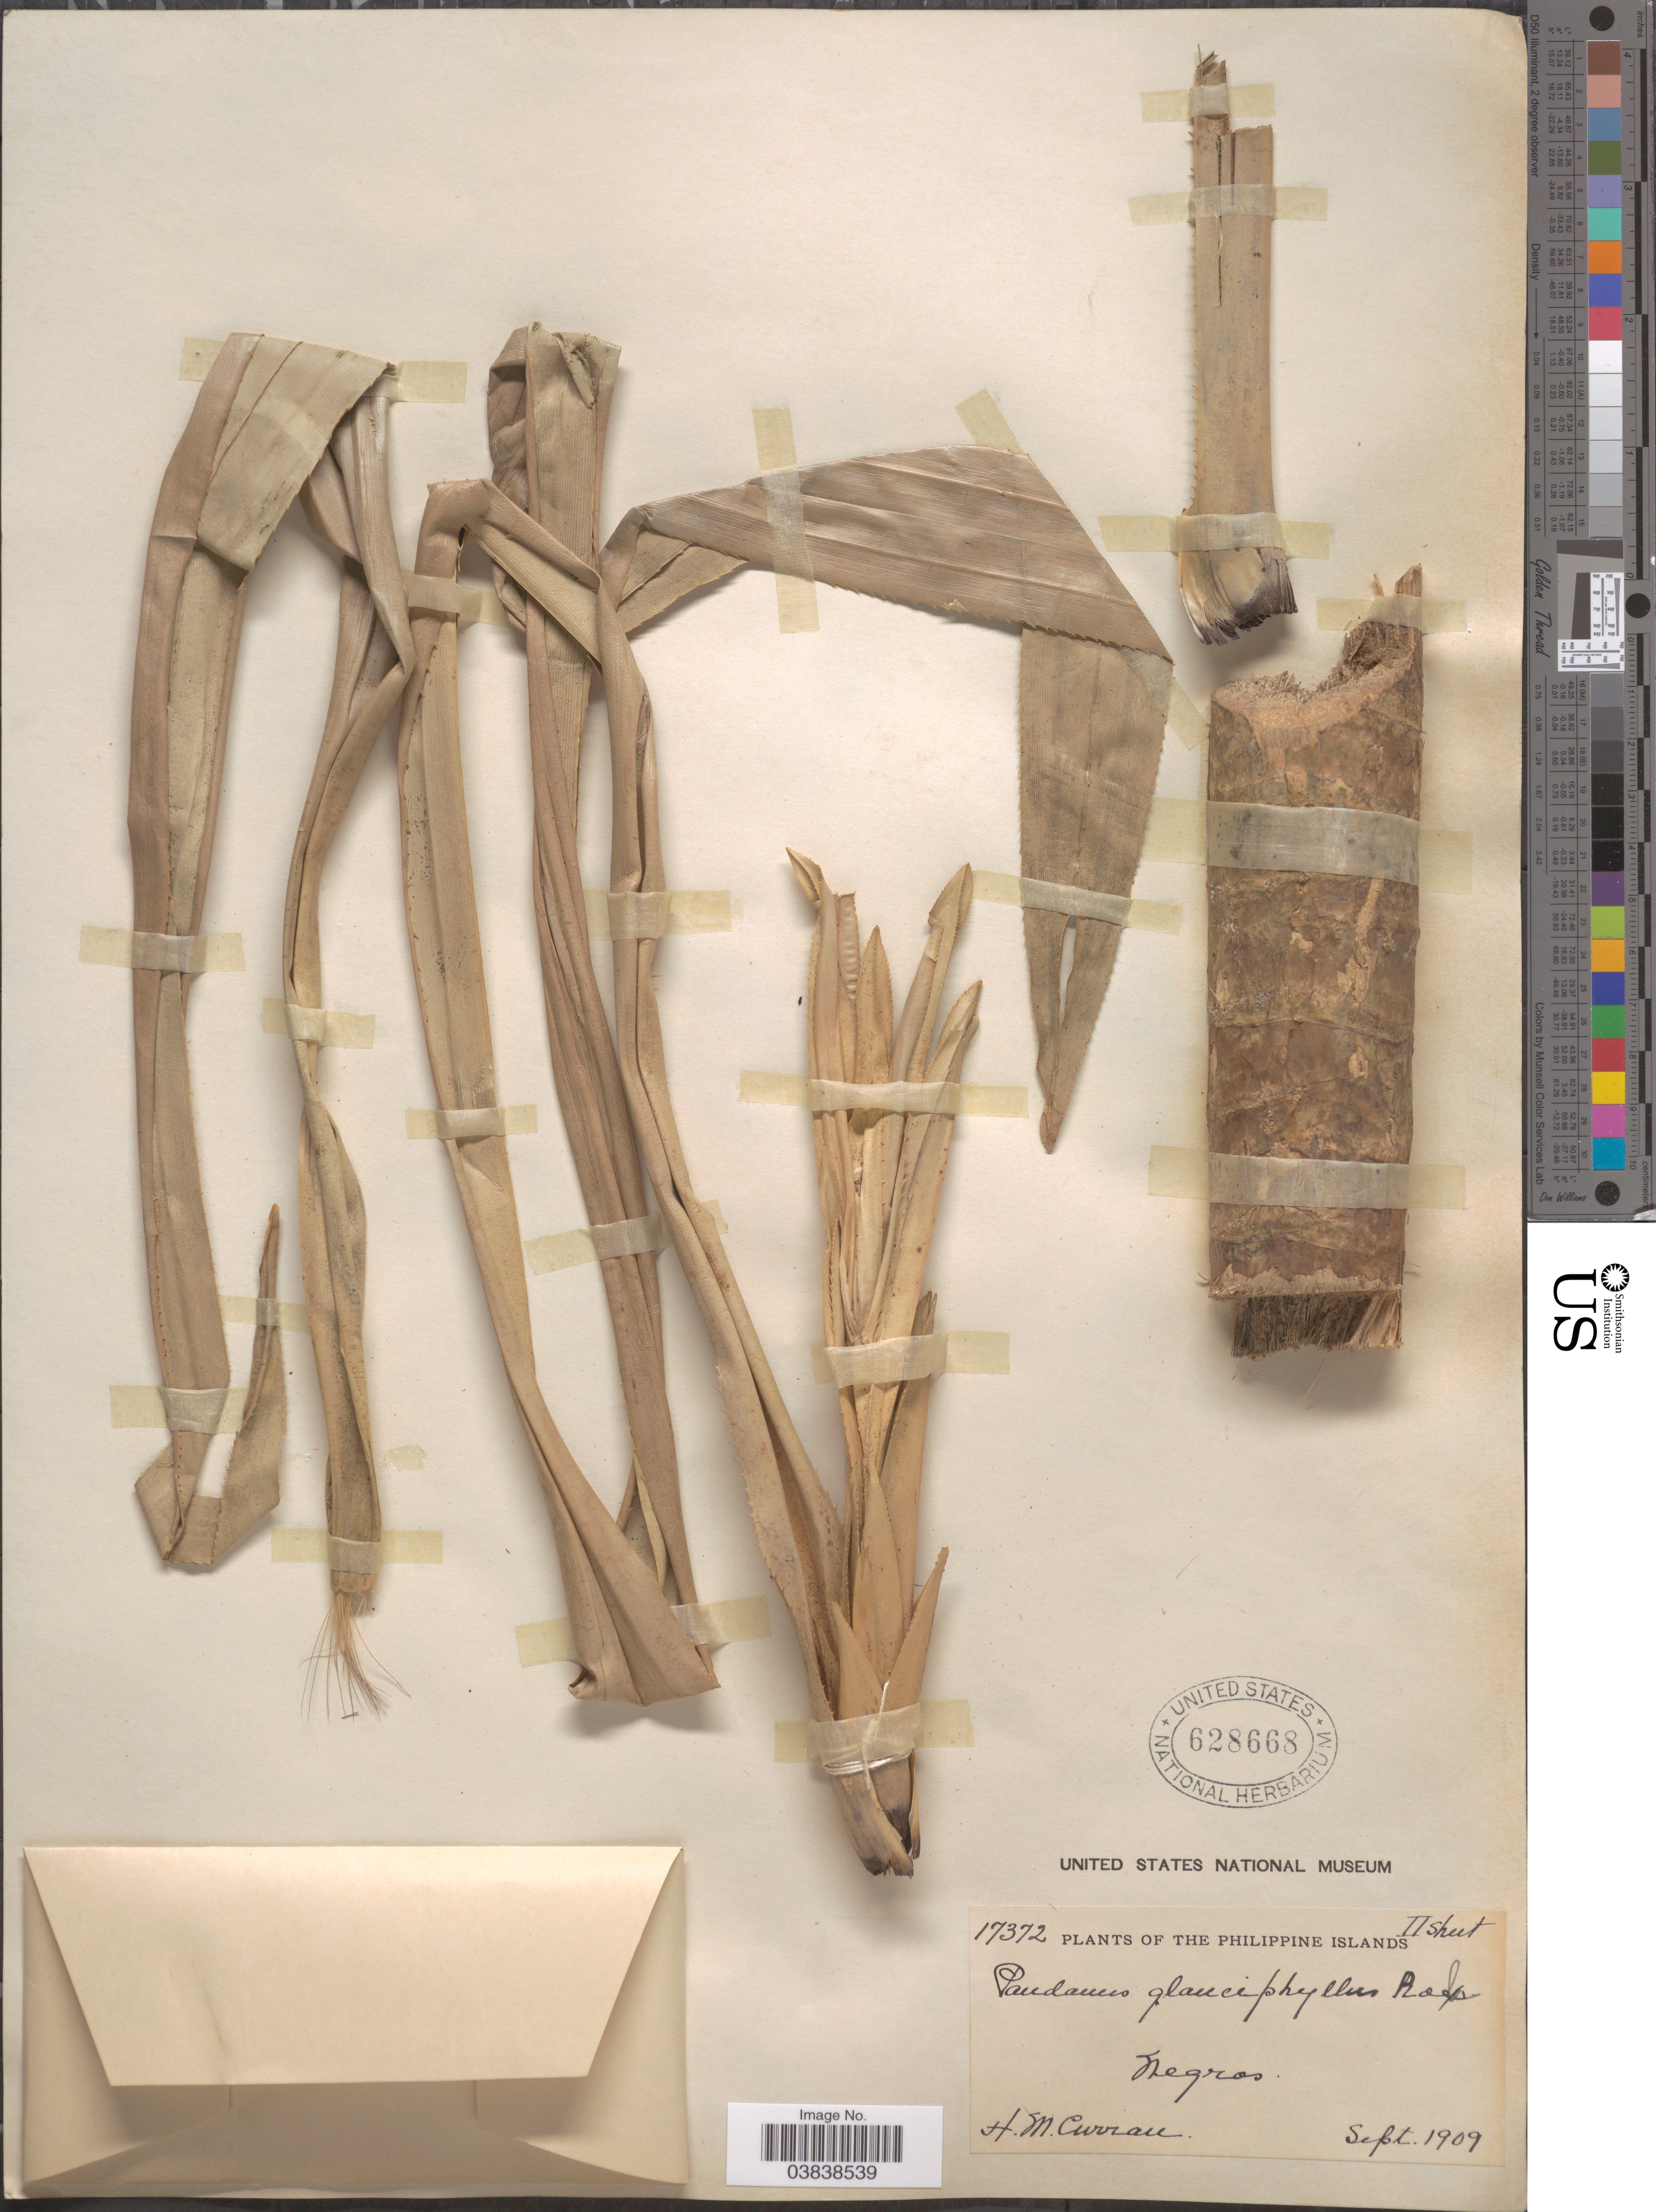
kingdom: Plantae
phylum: Tracheophyta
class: Liliopsida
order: Pandanales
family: Pandanaceae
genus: Pandanus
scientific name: Pandanus glauciphyllus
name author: C.B. Rob.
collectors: H. M. Curran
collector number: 17372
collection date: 1909-09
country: Philippines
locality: Negros.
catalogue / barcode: US 628668